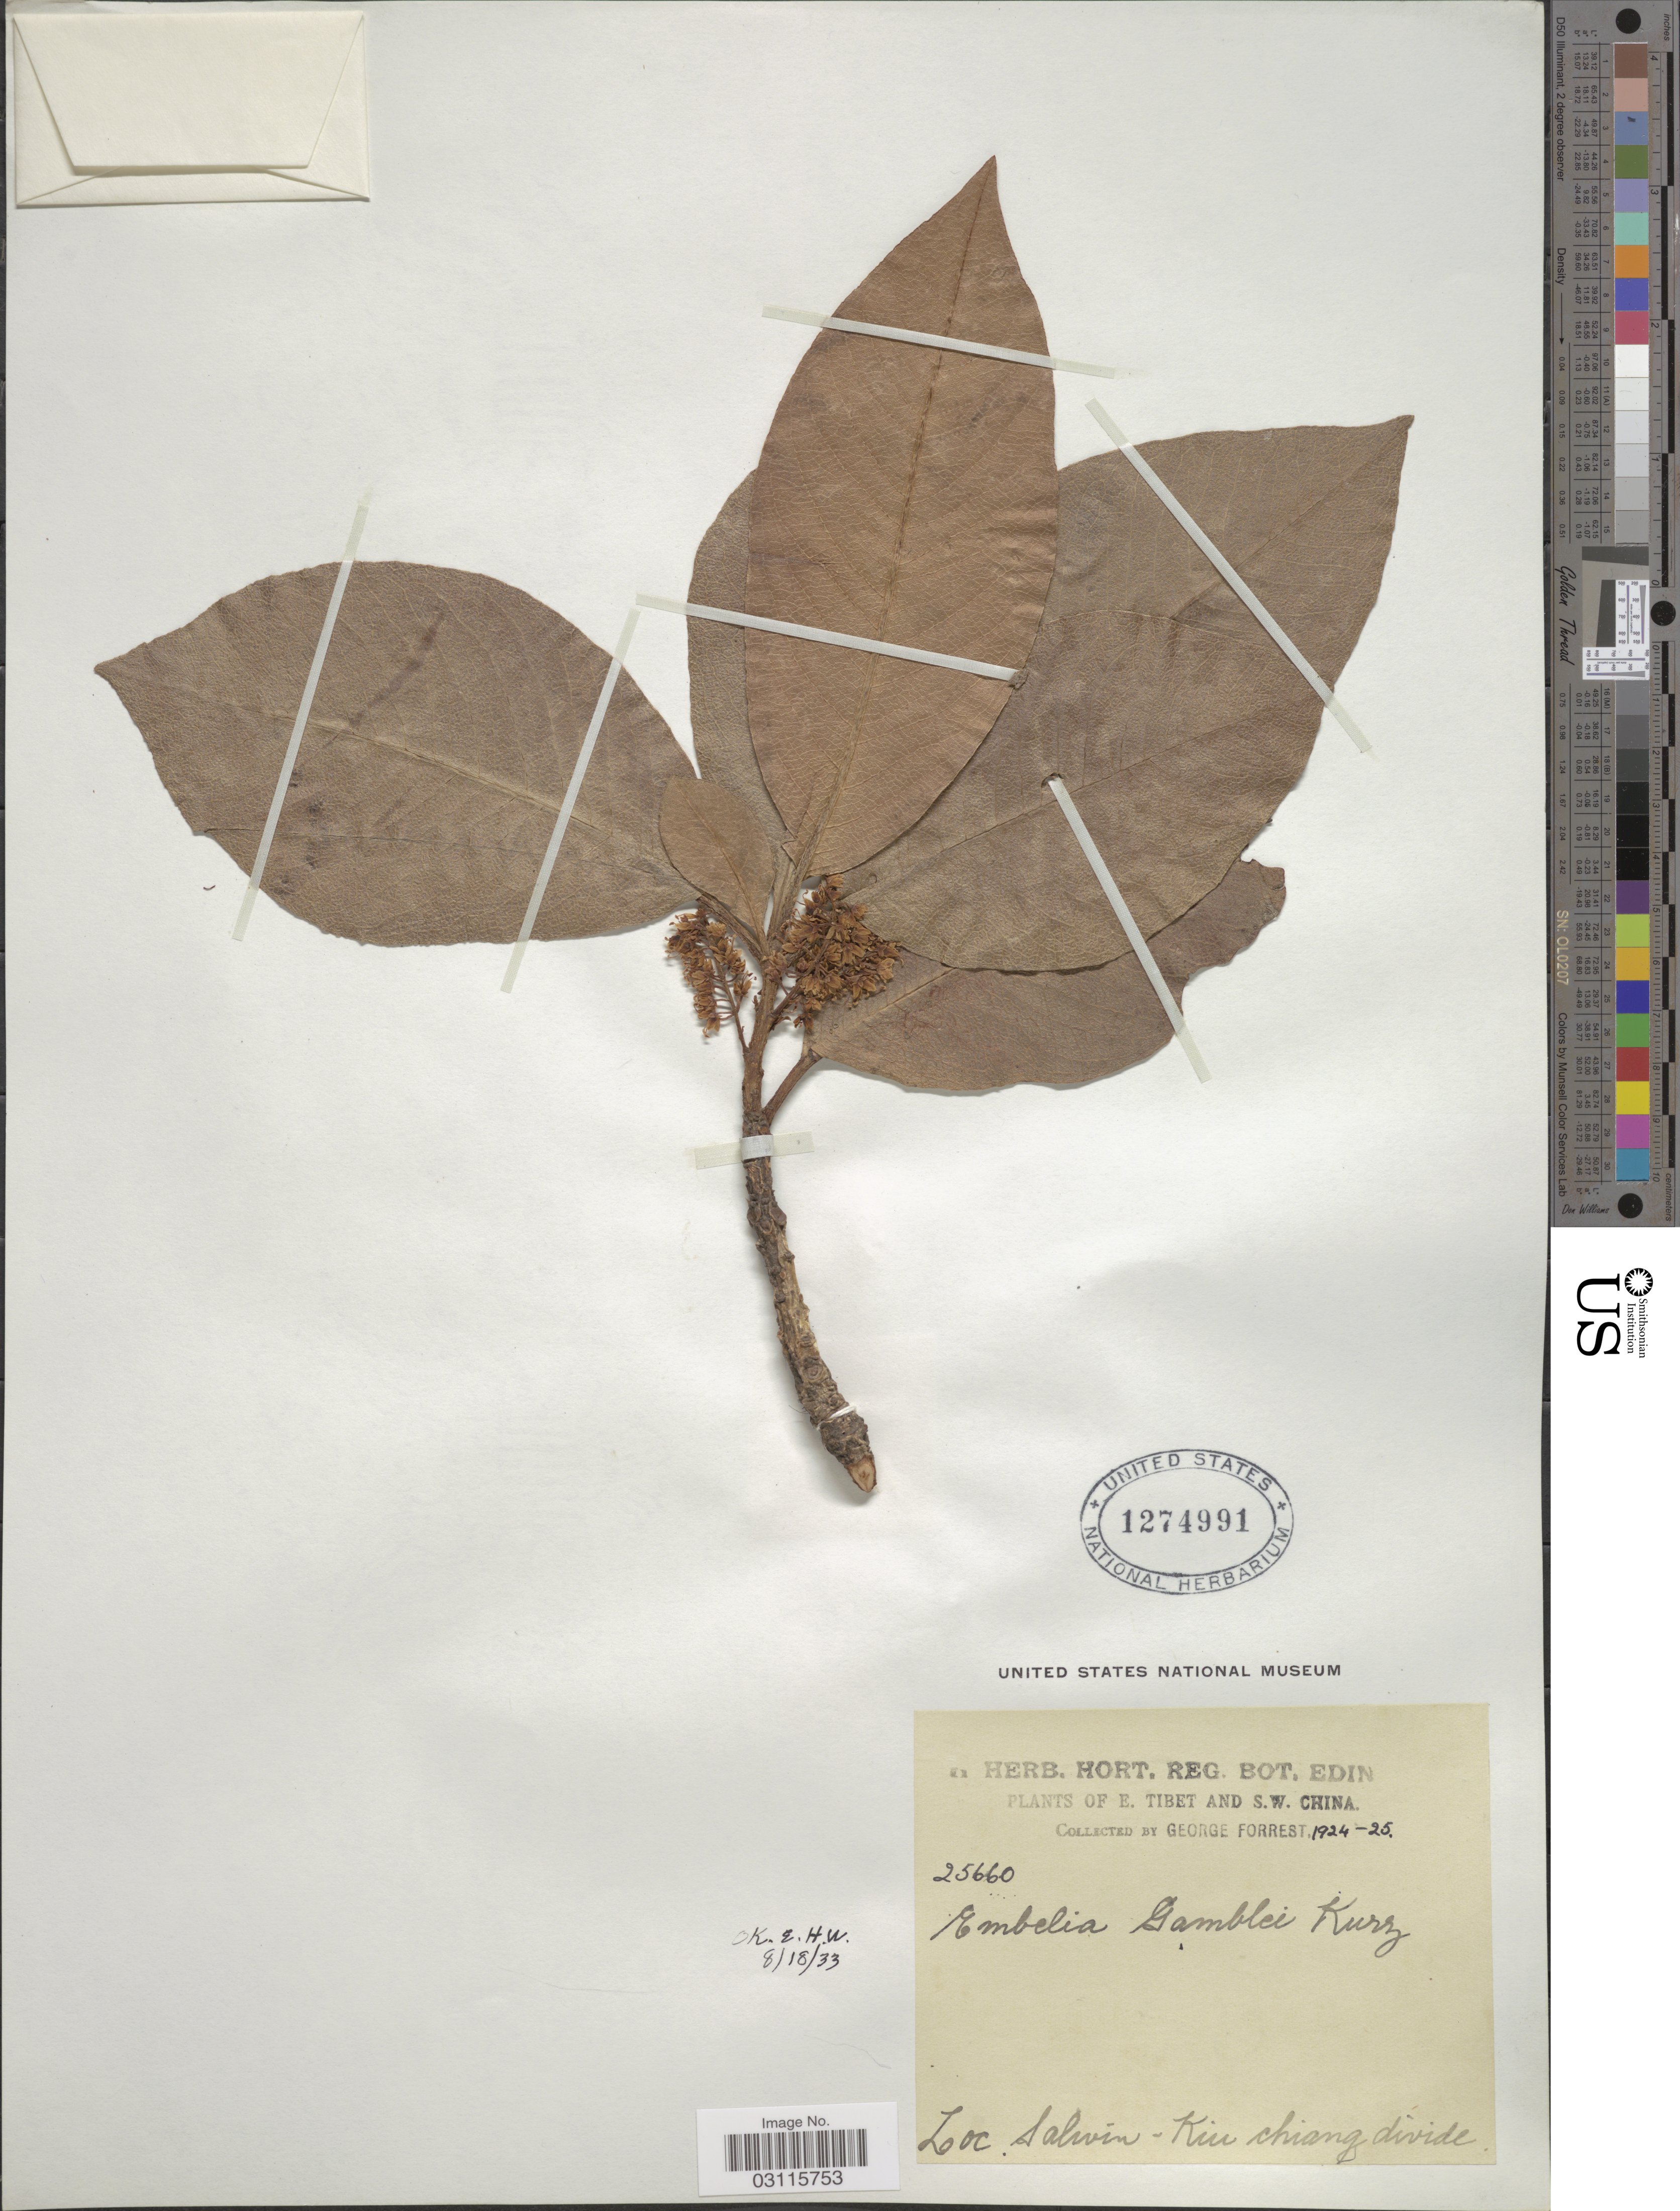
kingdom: Plantae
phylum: Tracheophyta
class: Magnoliopsida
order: Ericales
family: Primulaceae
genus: Embelia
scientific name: Embelia gamblei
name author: Kurz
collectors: G. Forrest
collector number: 25660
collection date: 1924/1925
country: China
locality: E. Tibet and S.W. China. Salwin-Kin Chiang divide.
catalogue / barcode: US 1274991